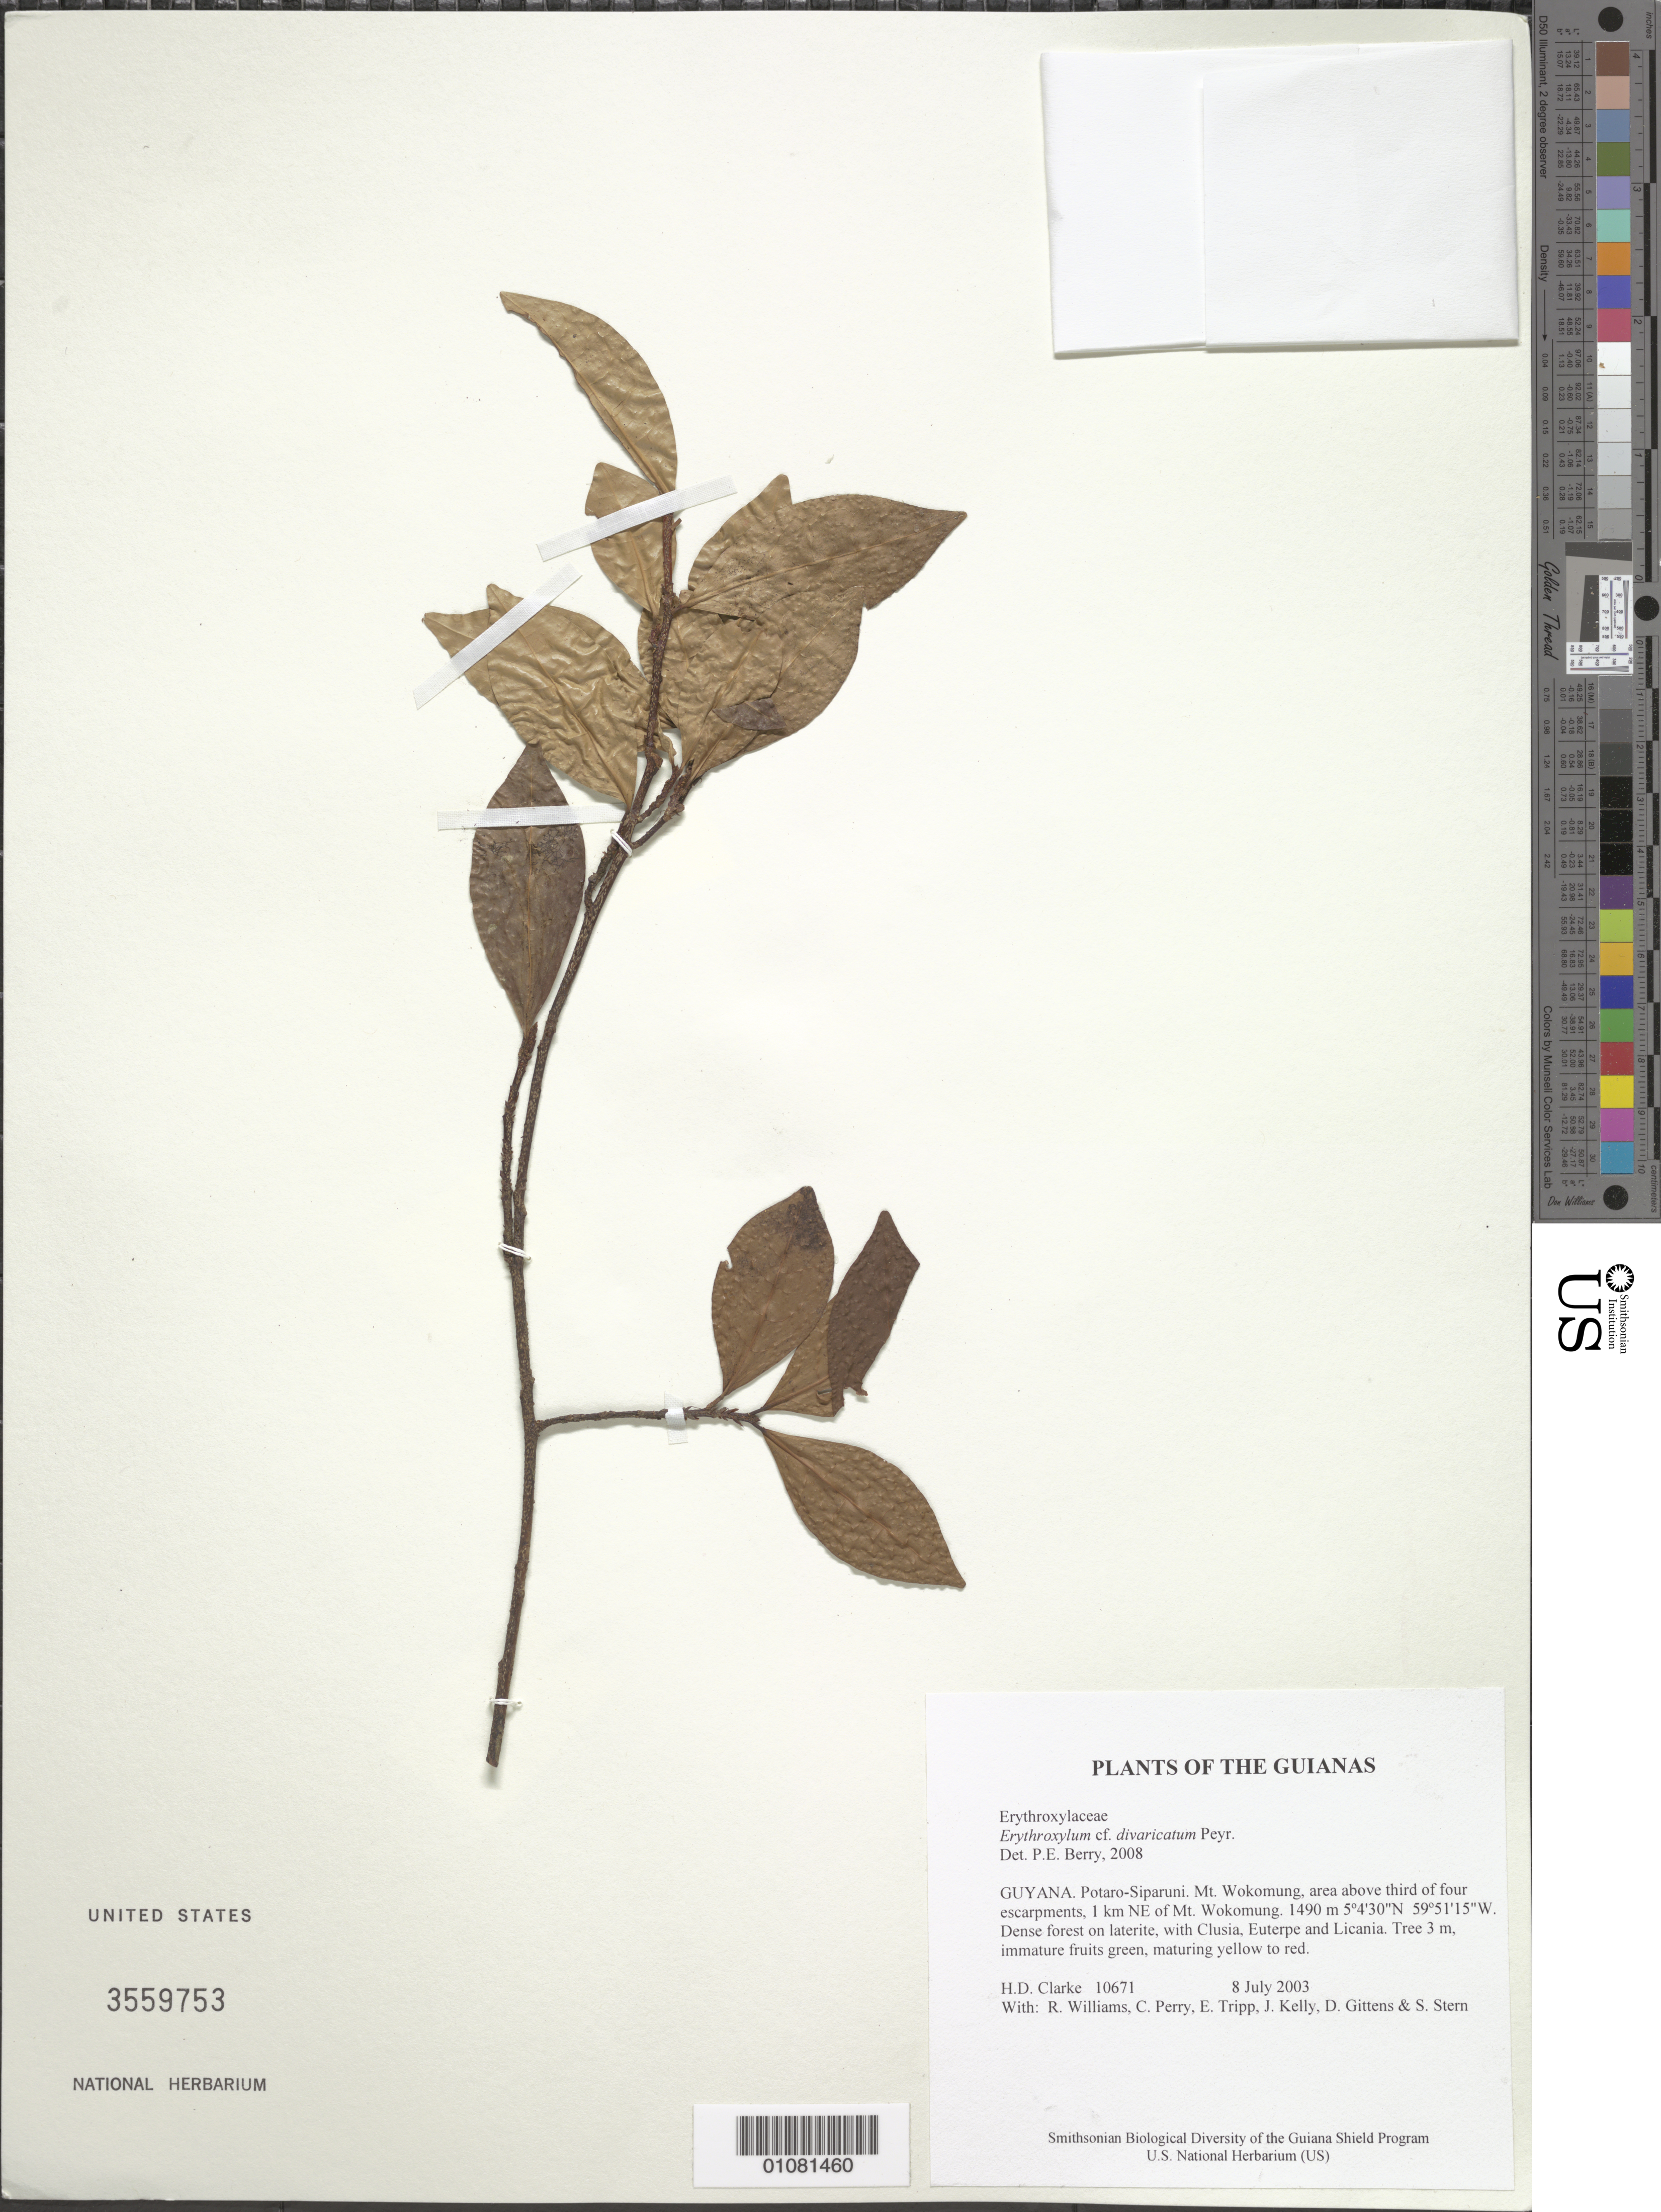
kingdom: Plantae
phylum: Tracheophyta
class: Magnoliopsida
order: Malpighiales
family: Erythroxylaceae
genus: Erythroxylum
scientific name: Erythroxylum divaricatum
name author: Peyr.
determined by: Berry, P. E., (WIS), University of Wisconsin - Madison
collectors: H. D. Clarke, R. Williams, C. Perry, E. Tripp, J. Kelly, D. Gittens & S. R. Stern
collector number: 10671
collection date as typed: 8 July 2003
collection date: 2003-07-08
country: Guyana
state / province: Potaro-Siparuni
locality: Mt. Wokomung, area above third of four escarpments, 1 km NE of Mt. Wokomung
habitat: Dense forest on laterite, with Clusia, Euterpe and Licania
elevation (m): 1490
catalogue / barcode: US 3559753